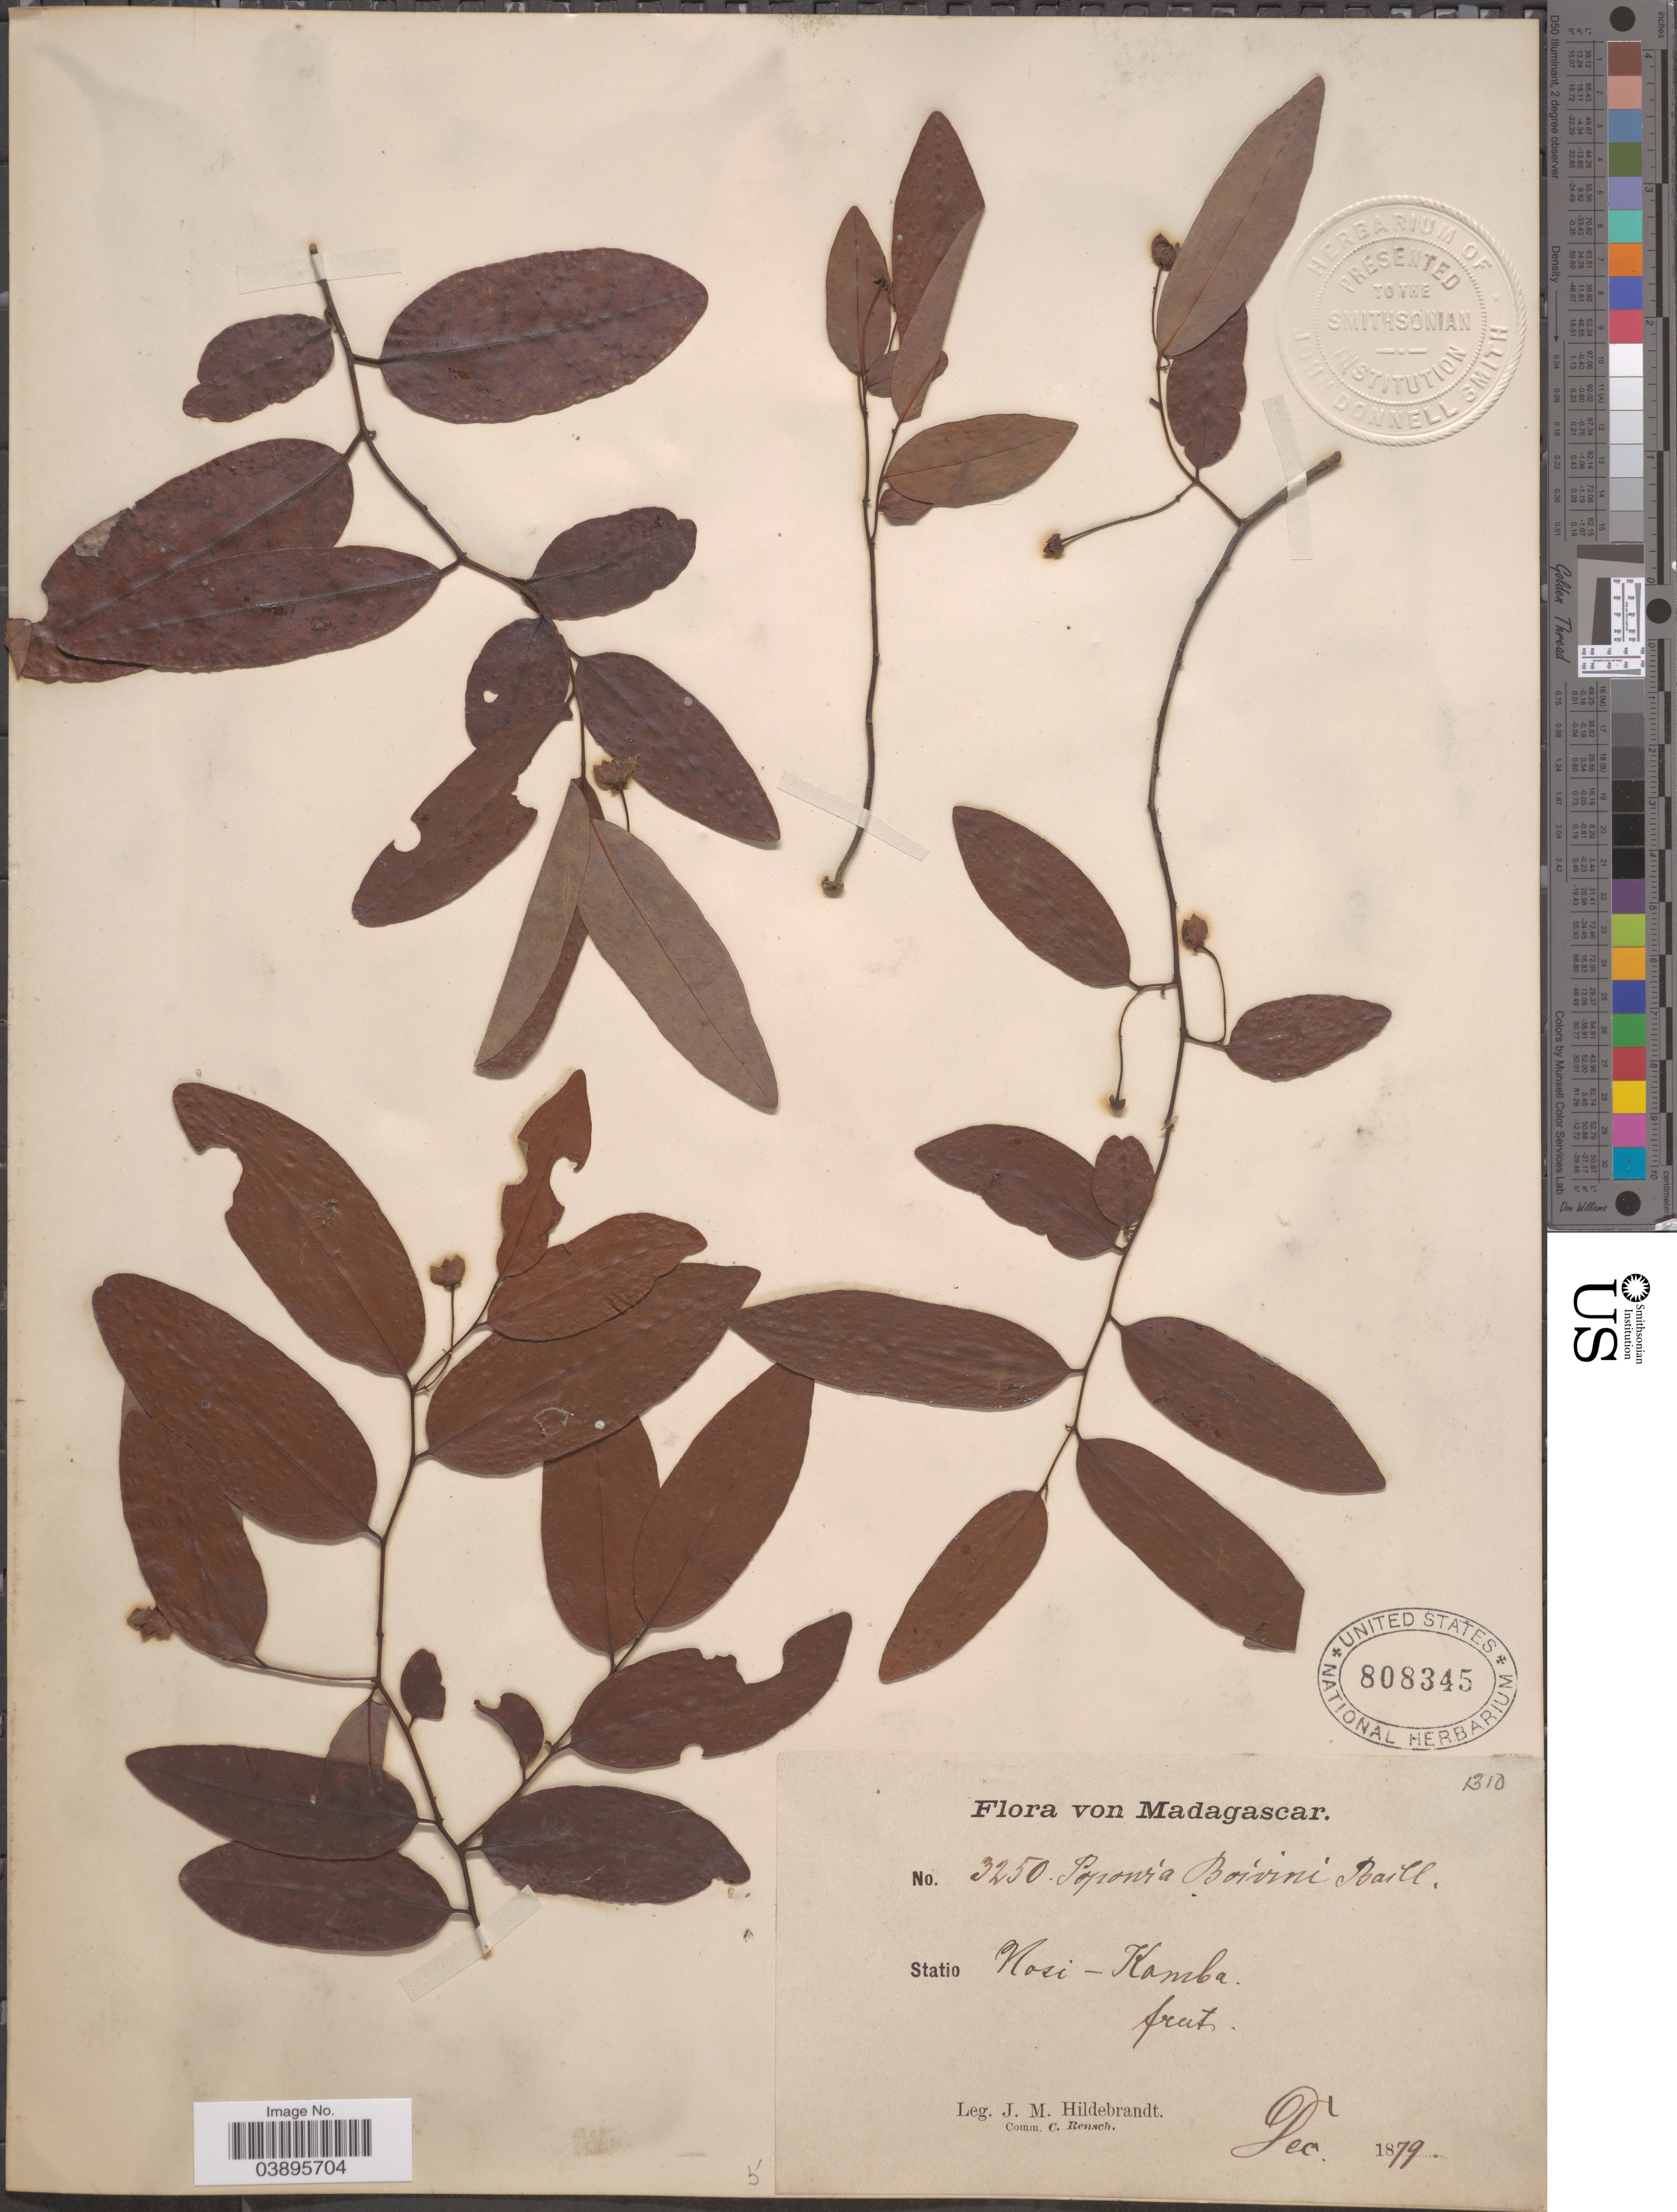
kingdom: Plantae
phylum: Tracheophyta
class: Magnoliopsida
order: Magnoliales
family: Annonaceae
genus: Popowia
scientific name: Popowia boivinii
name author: Baill.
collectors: J. Hildebrandt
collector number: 3250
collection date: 1879-12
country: Madagascar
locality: Statio Nosi-Komba.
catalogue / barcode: US 808345